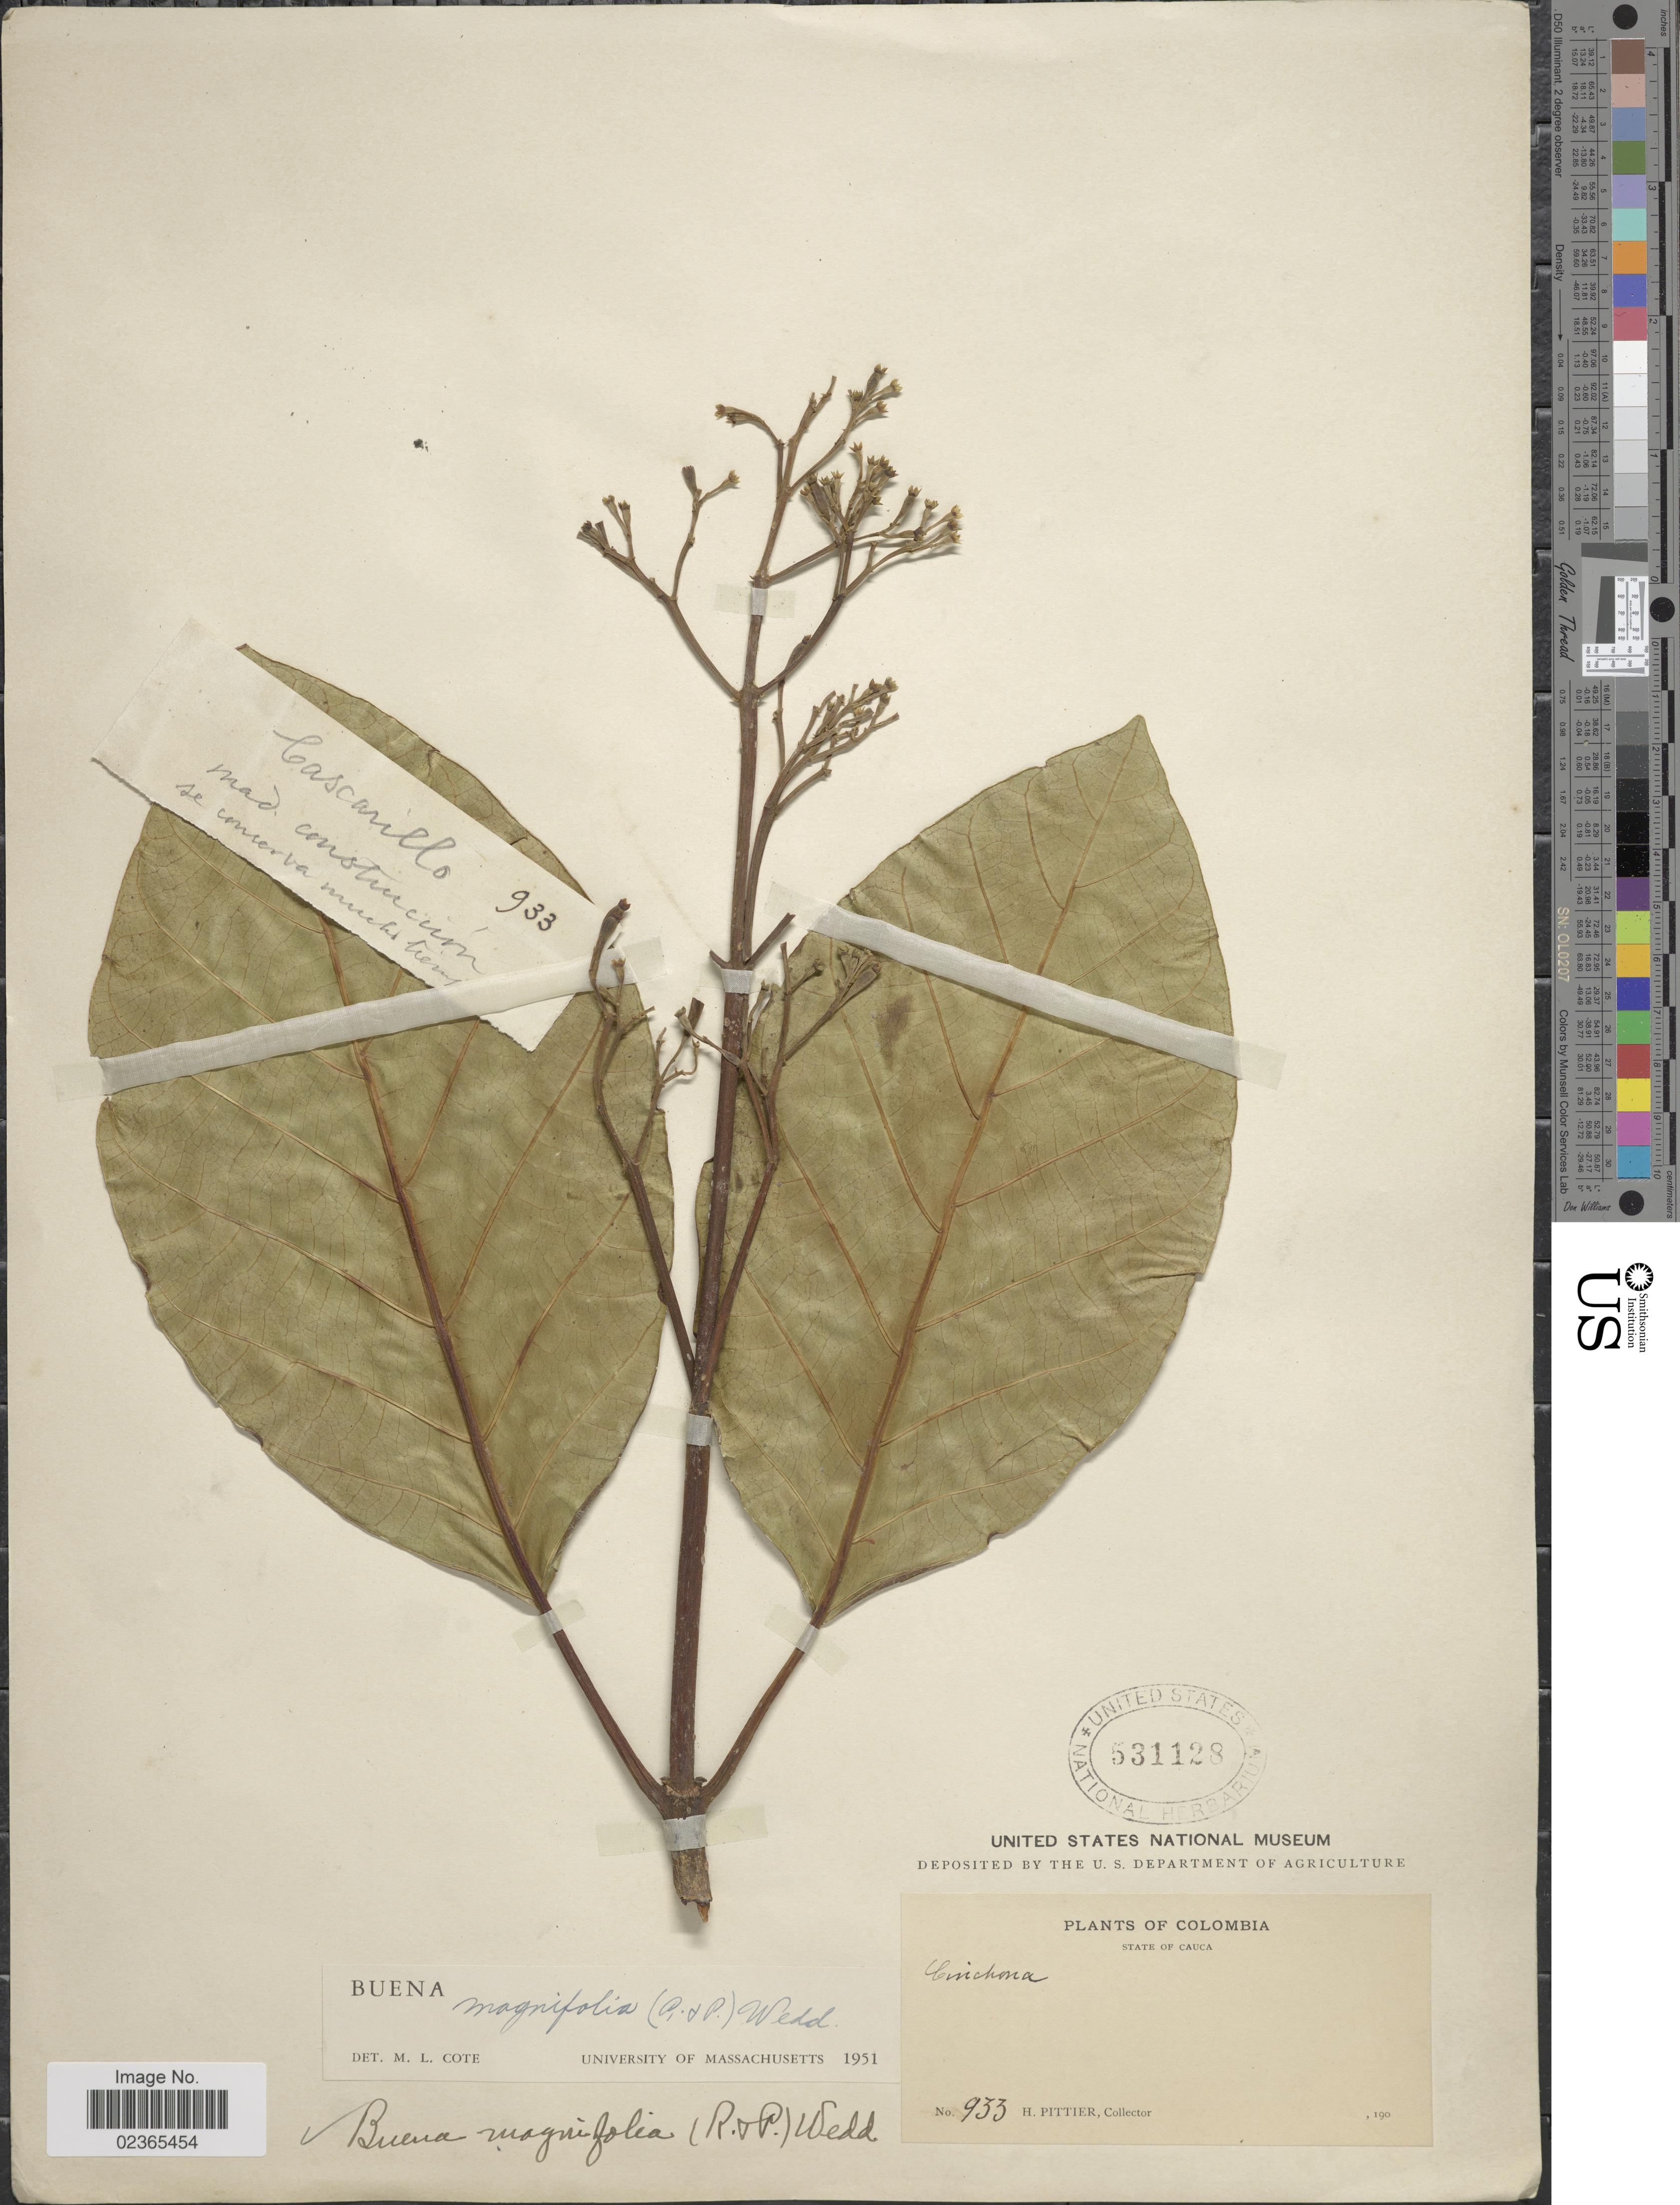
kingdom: Plantae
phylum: Tracheophyta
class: Magnoliopsida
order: Gentianales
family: Rubiaceae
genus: Ladenbergia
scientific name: Ladenbergia oblongifolia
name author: (Mutis) L. Andersson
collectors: H. F. Pittier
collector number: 933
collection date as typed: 190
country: Colombia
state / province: Cauca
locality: Cinchona [unsure placement]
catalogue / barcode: US 531128